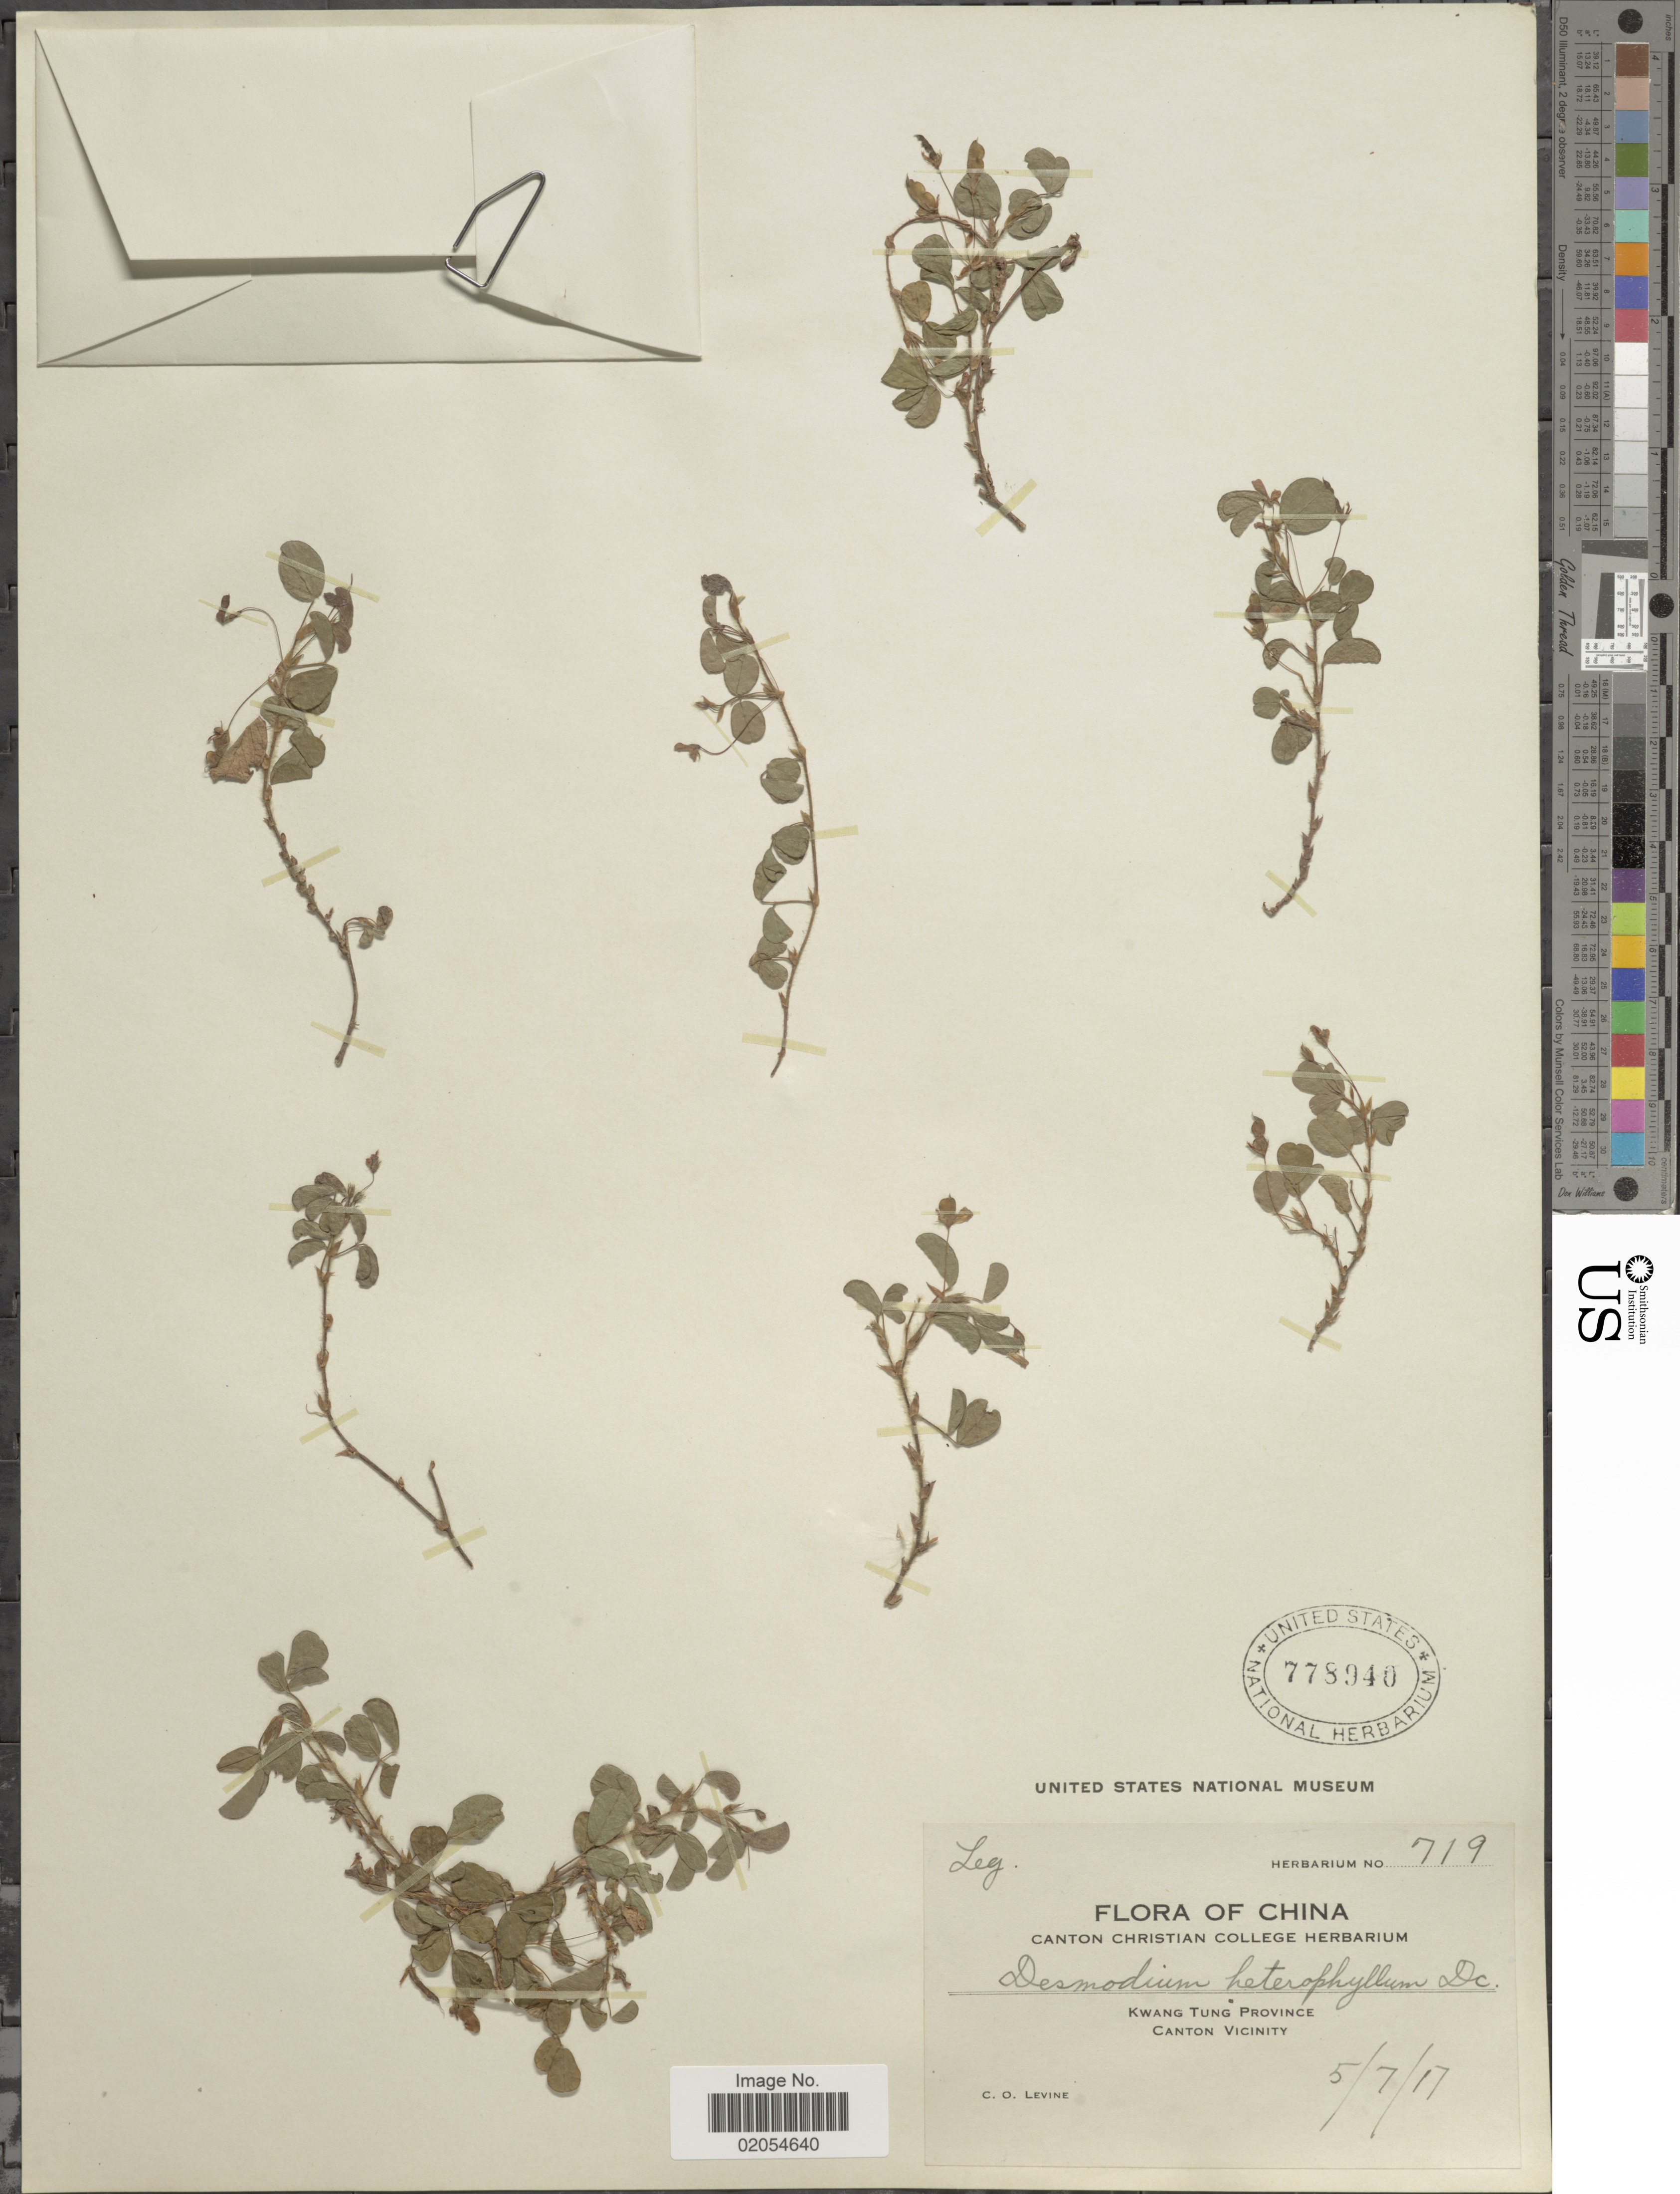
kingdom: Plantae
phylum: Tracheophyta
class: Magnoliopsida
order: Fabales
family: Fabaceae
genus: Grona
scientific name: Grona heterophylla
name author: (Willd.) H. Ohashi & K. Ohashi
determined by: Strong, Mark T., (BOT), Smithsonian Institution - National Museum of Natural History (UNITED STATES)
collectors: C. O. Levine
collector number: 719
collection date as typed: Transcribed d/m/y: 5/7/17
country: China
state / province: Guangdong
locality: Kwang Tung Province. Canton Vicinity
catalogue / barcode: US 778940